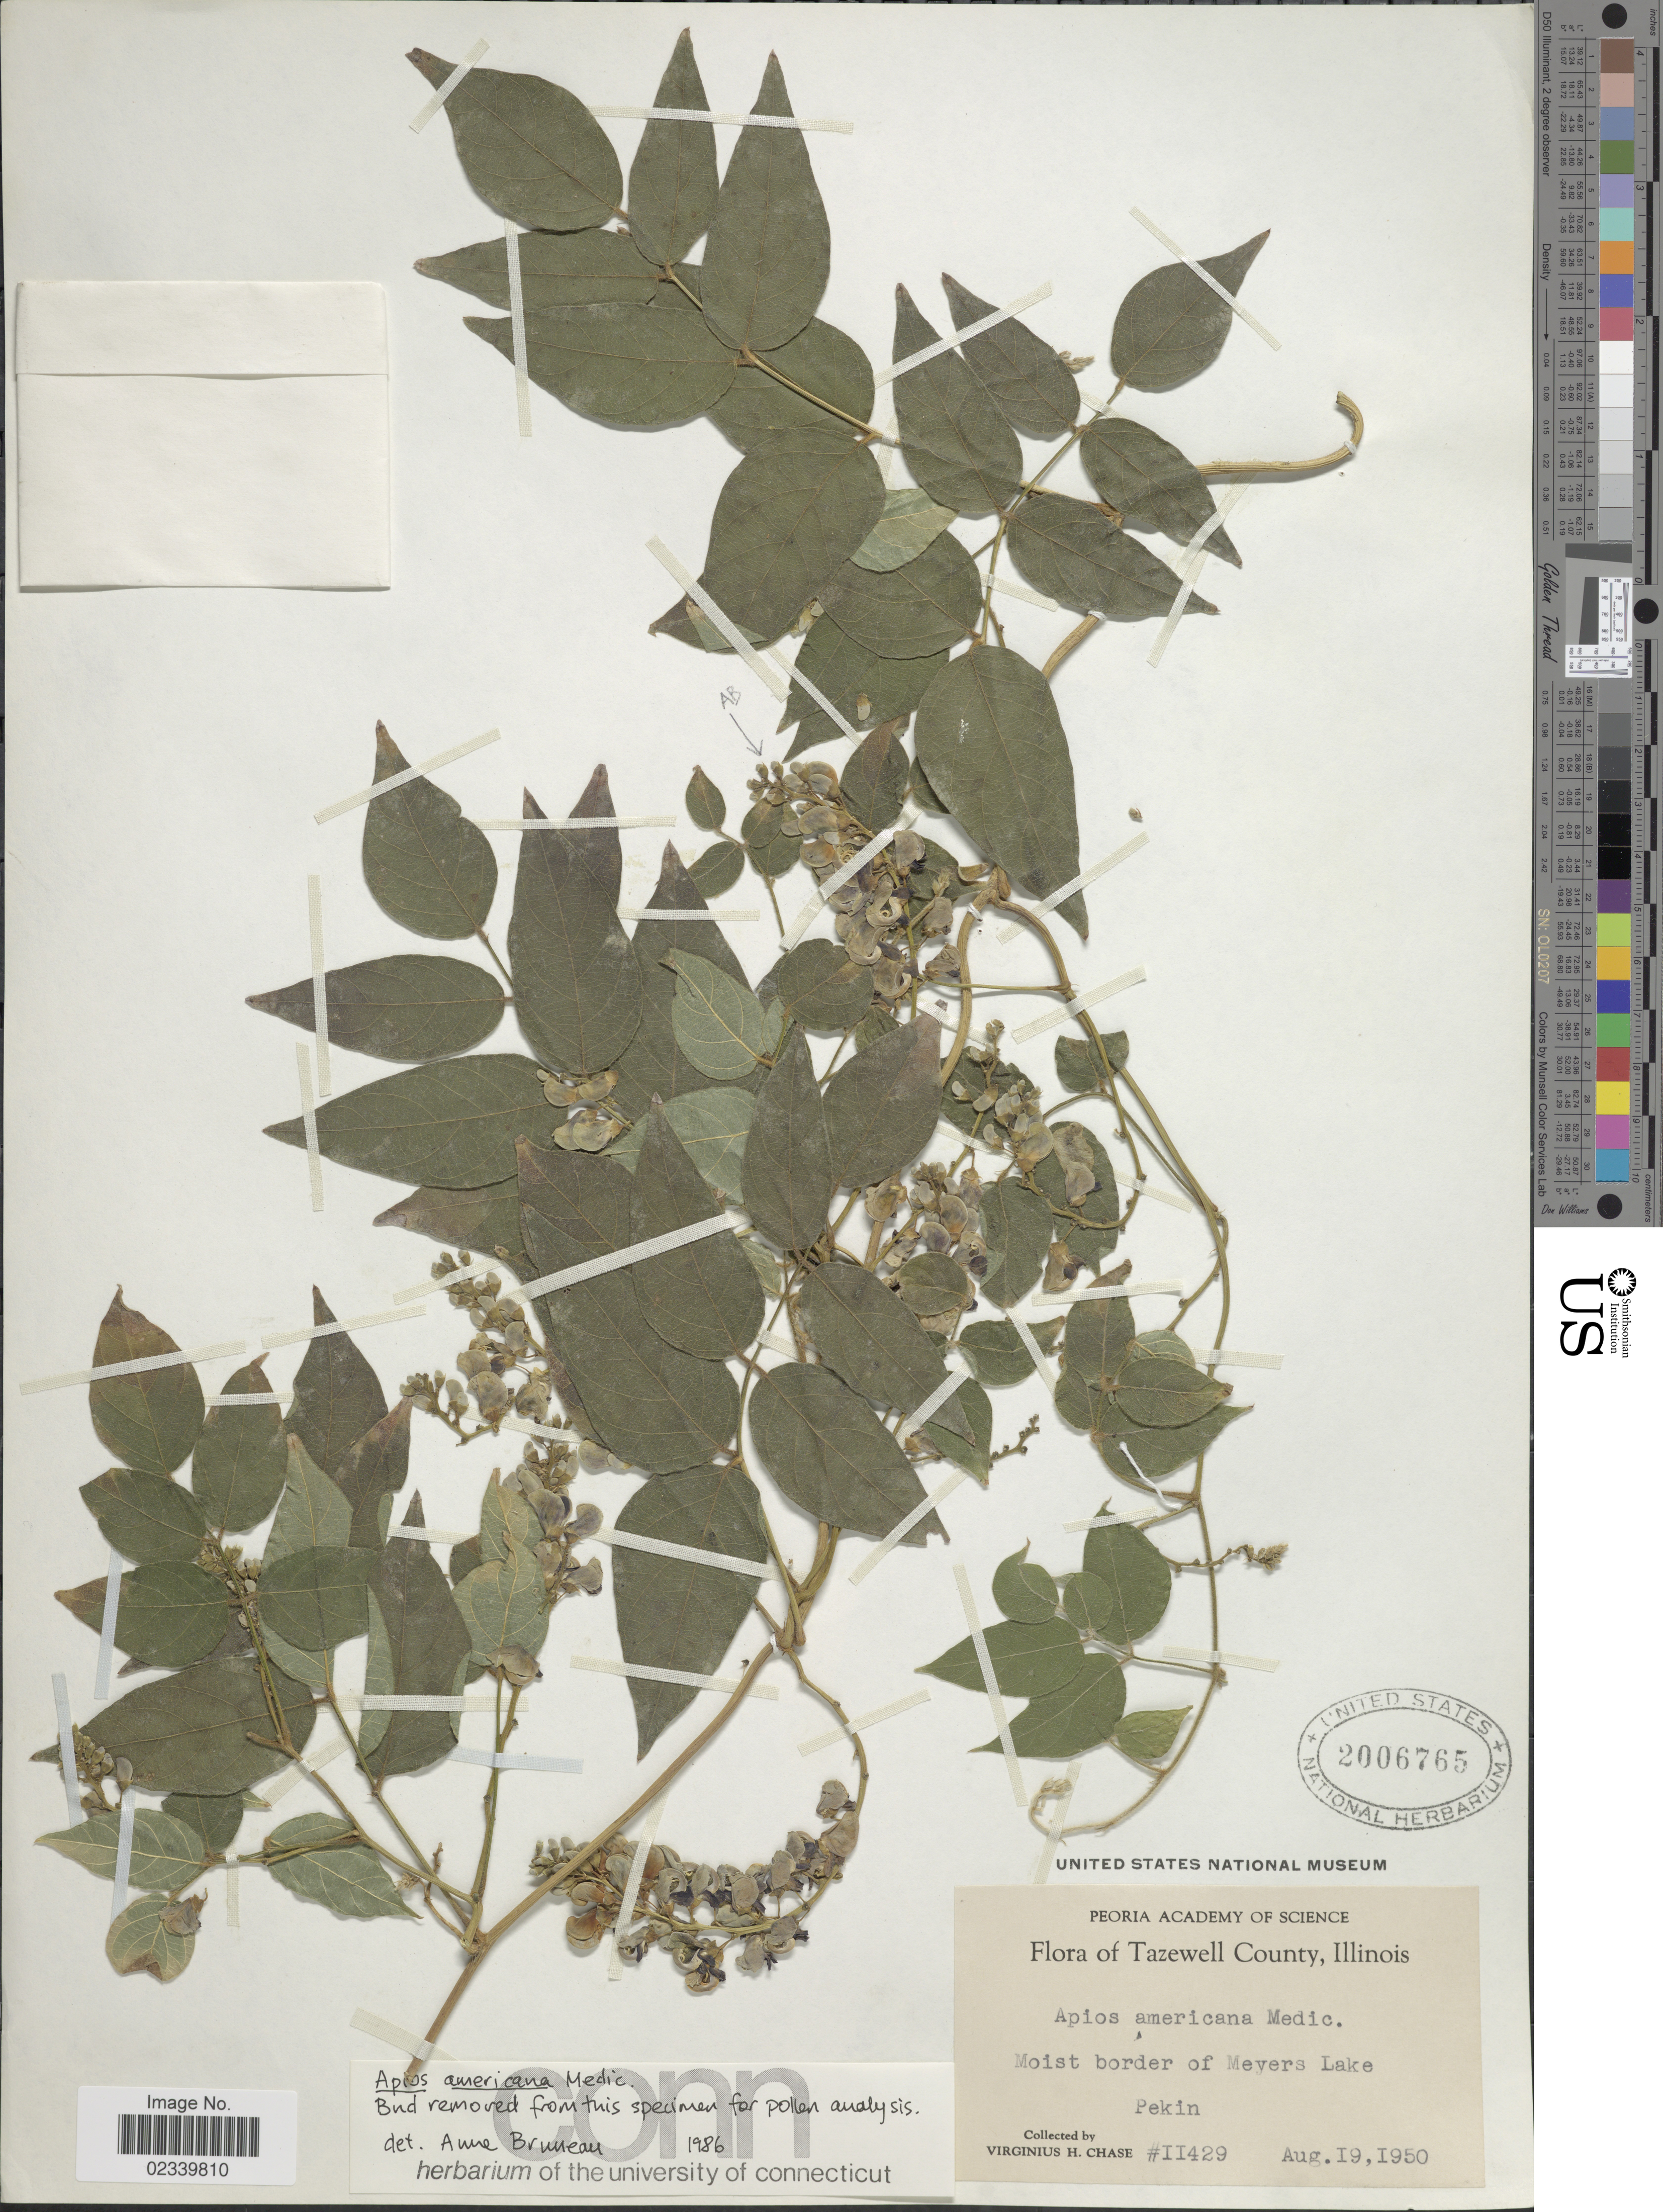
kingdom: Plantae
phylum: Tracheophyta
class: Magnoliopsida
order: Fabales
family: Fabaceae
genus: Apios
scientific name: Apios americana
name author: Medik.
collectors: V. H. Chase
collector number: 11429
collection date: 1950-08-19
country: United States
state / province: Illinois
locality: Tazwell County, Moist border of Meyers Lake, Pekin.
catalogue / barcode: US 2006765